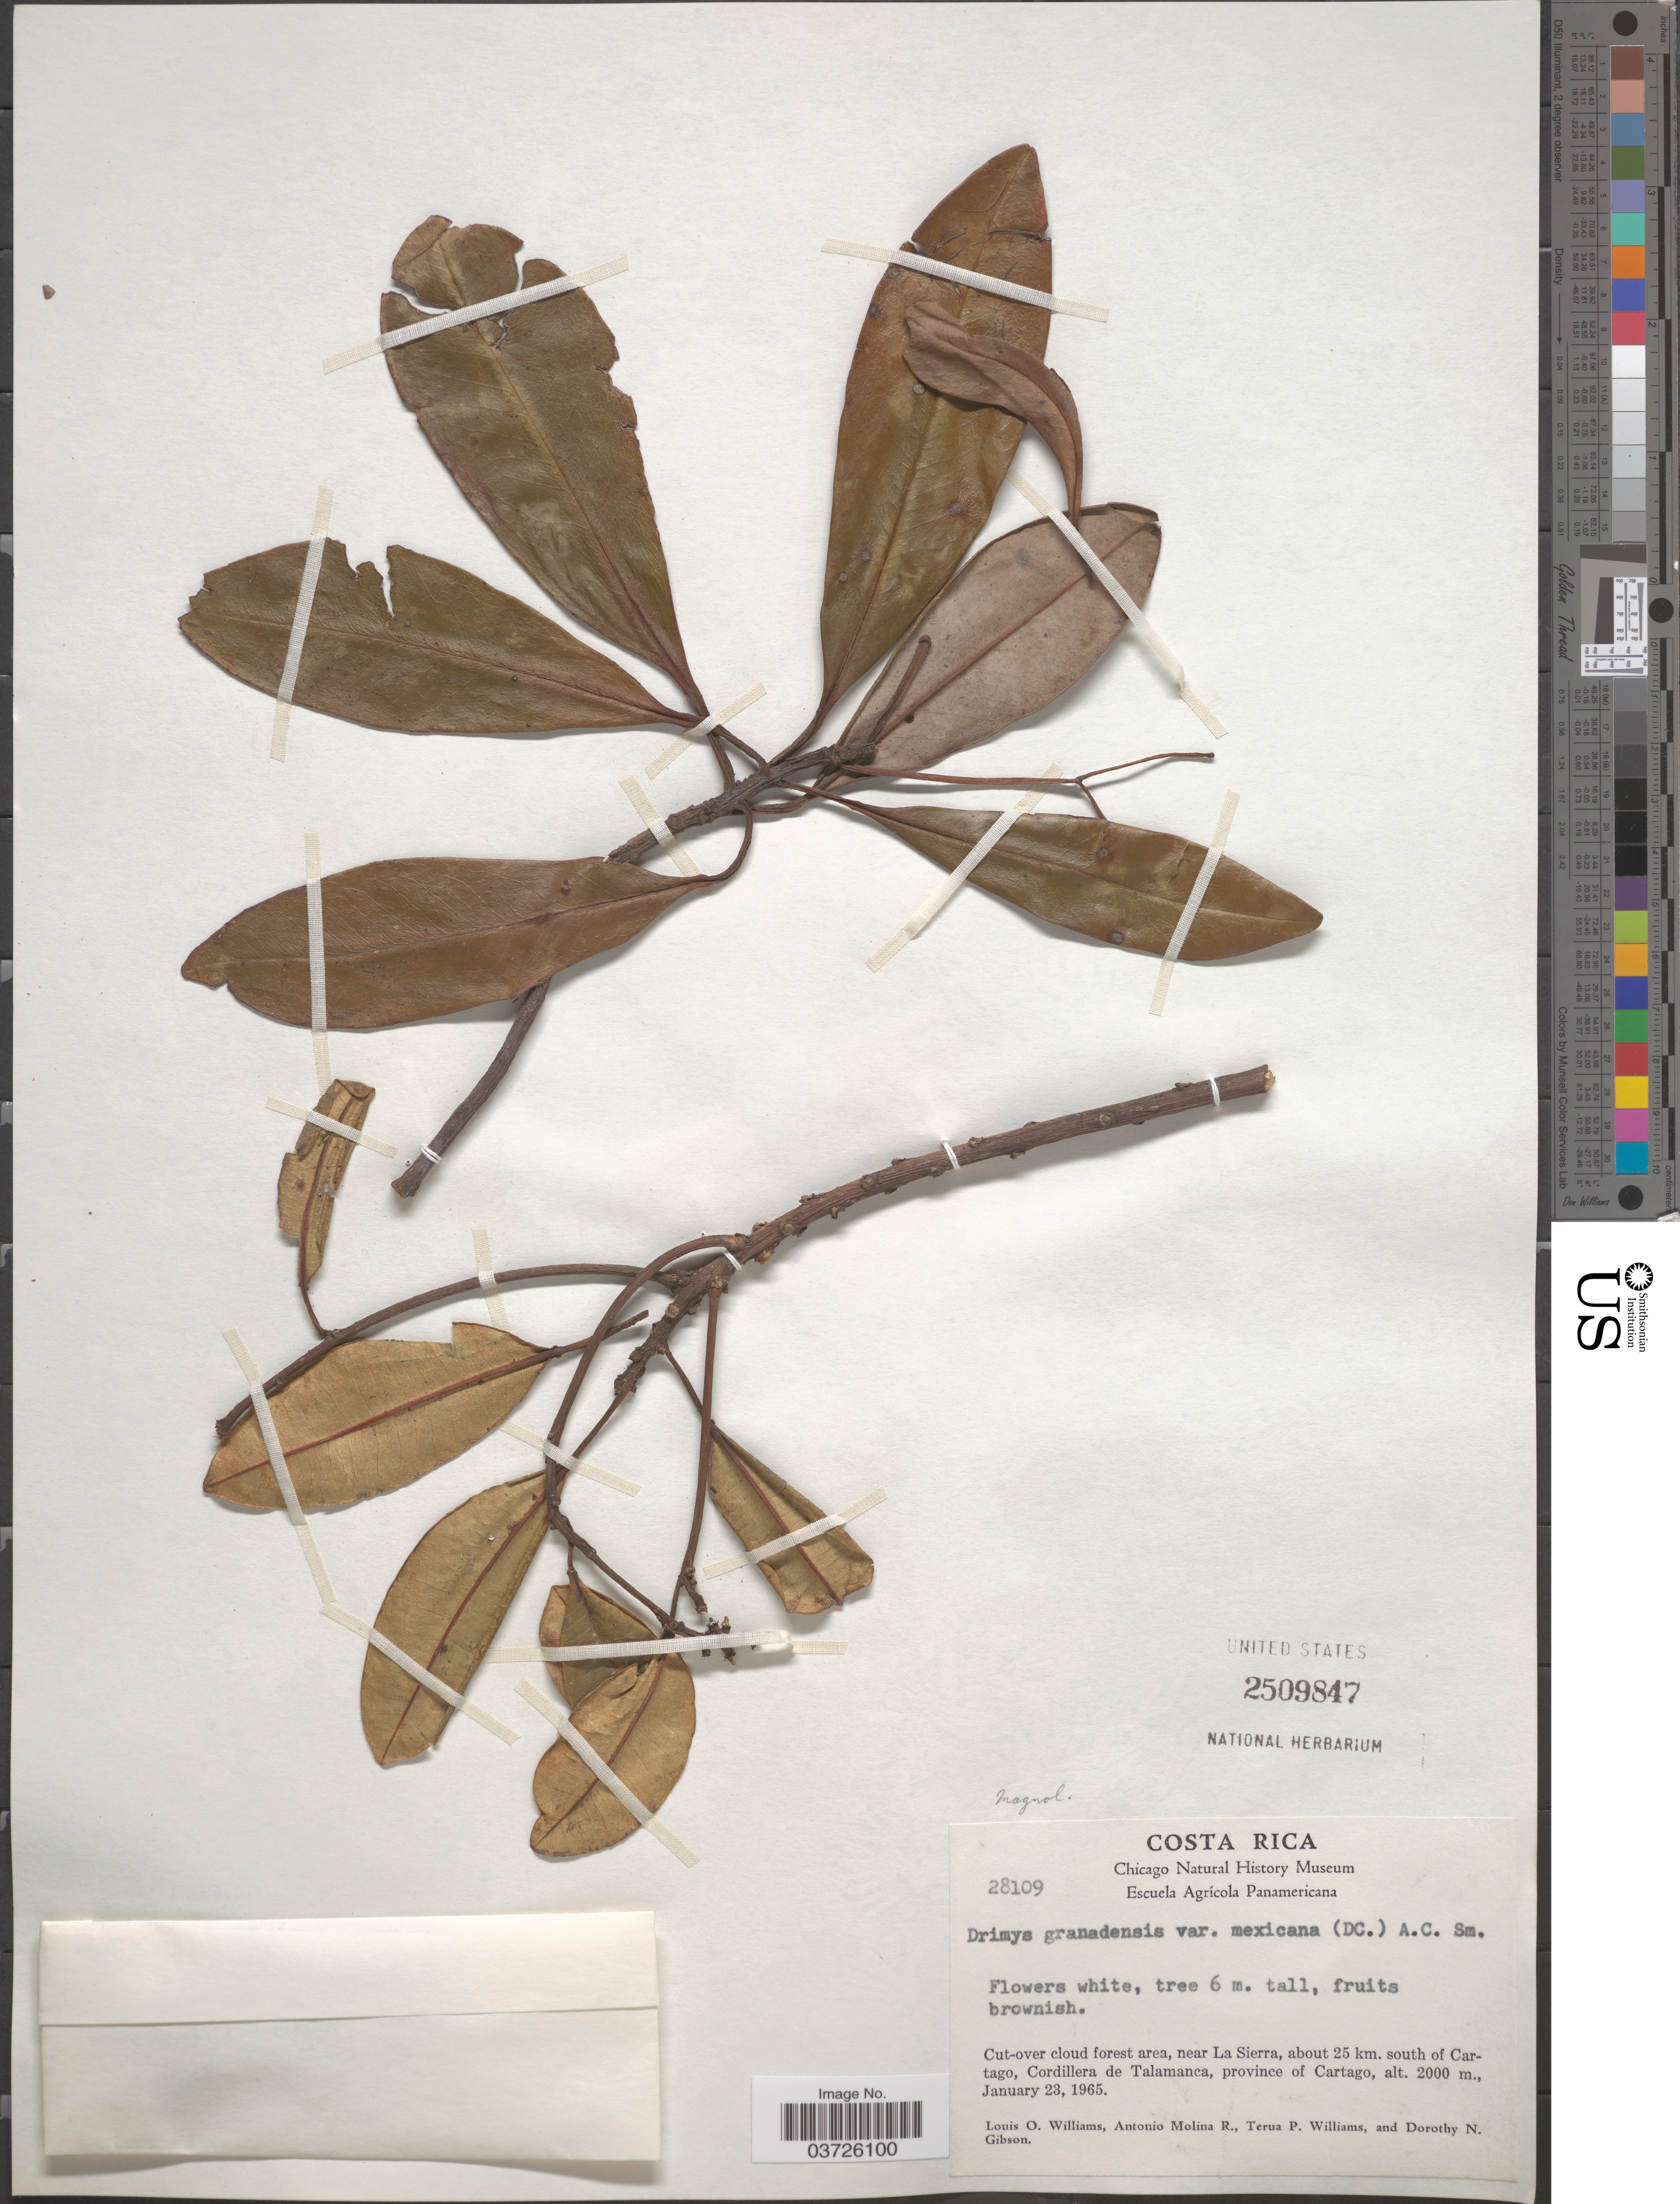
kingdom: Plantae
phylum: Tracheophyta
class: Magnoliopsida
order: Canellales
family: Winteraceae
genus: Drimys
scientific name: Drimys granadensis var. mexicana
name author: L. f.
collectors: L. O. Williams, A. Molina R., T. Williams & D. N. Gibson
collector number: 28109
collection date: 1965-01-23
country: Costa Rica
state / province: Cartago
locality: Near La Sierra, about 25 km. south of Cartago, Cordillera de Talamanca.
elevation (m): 2000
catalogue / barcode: US 2509847